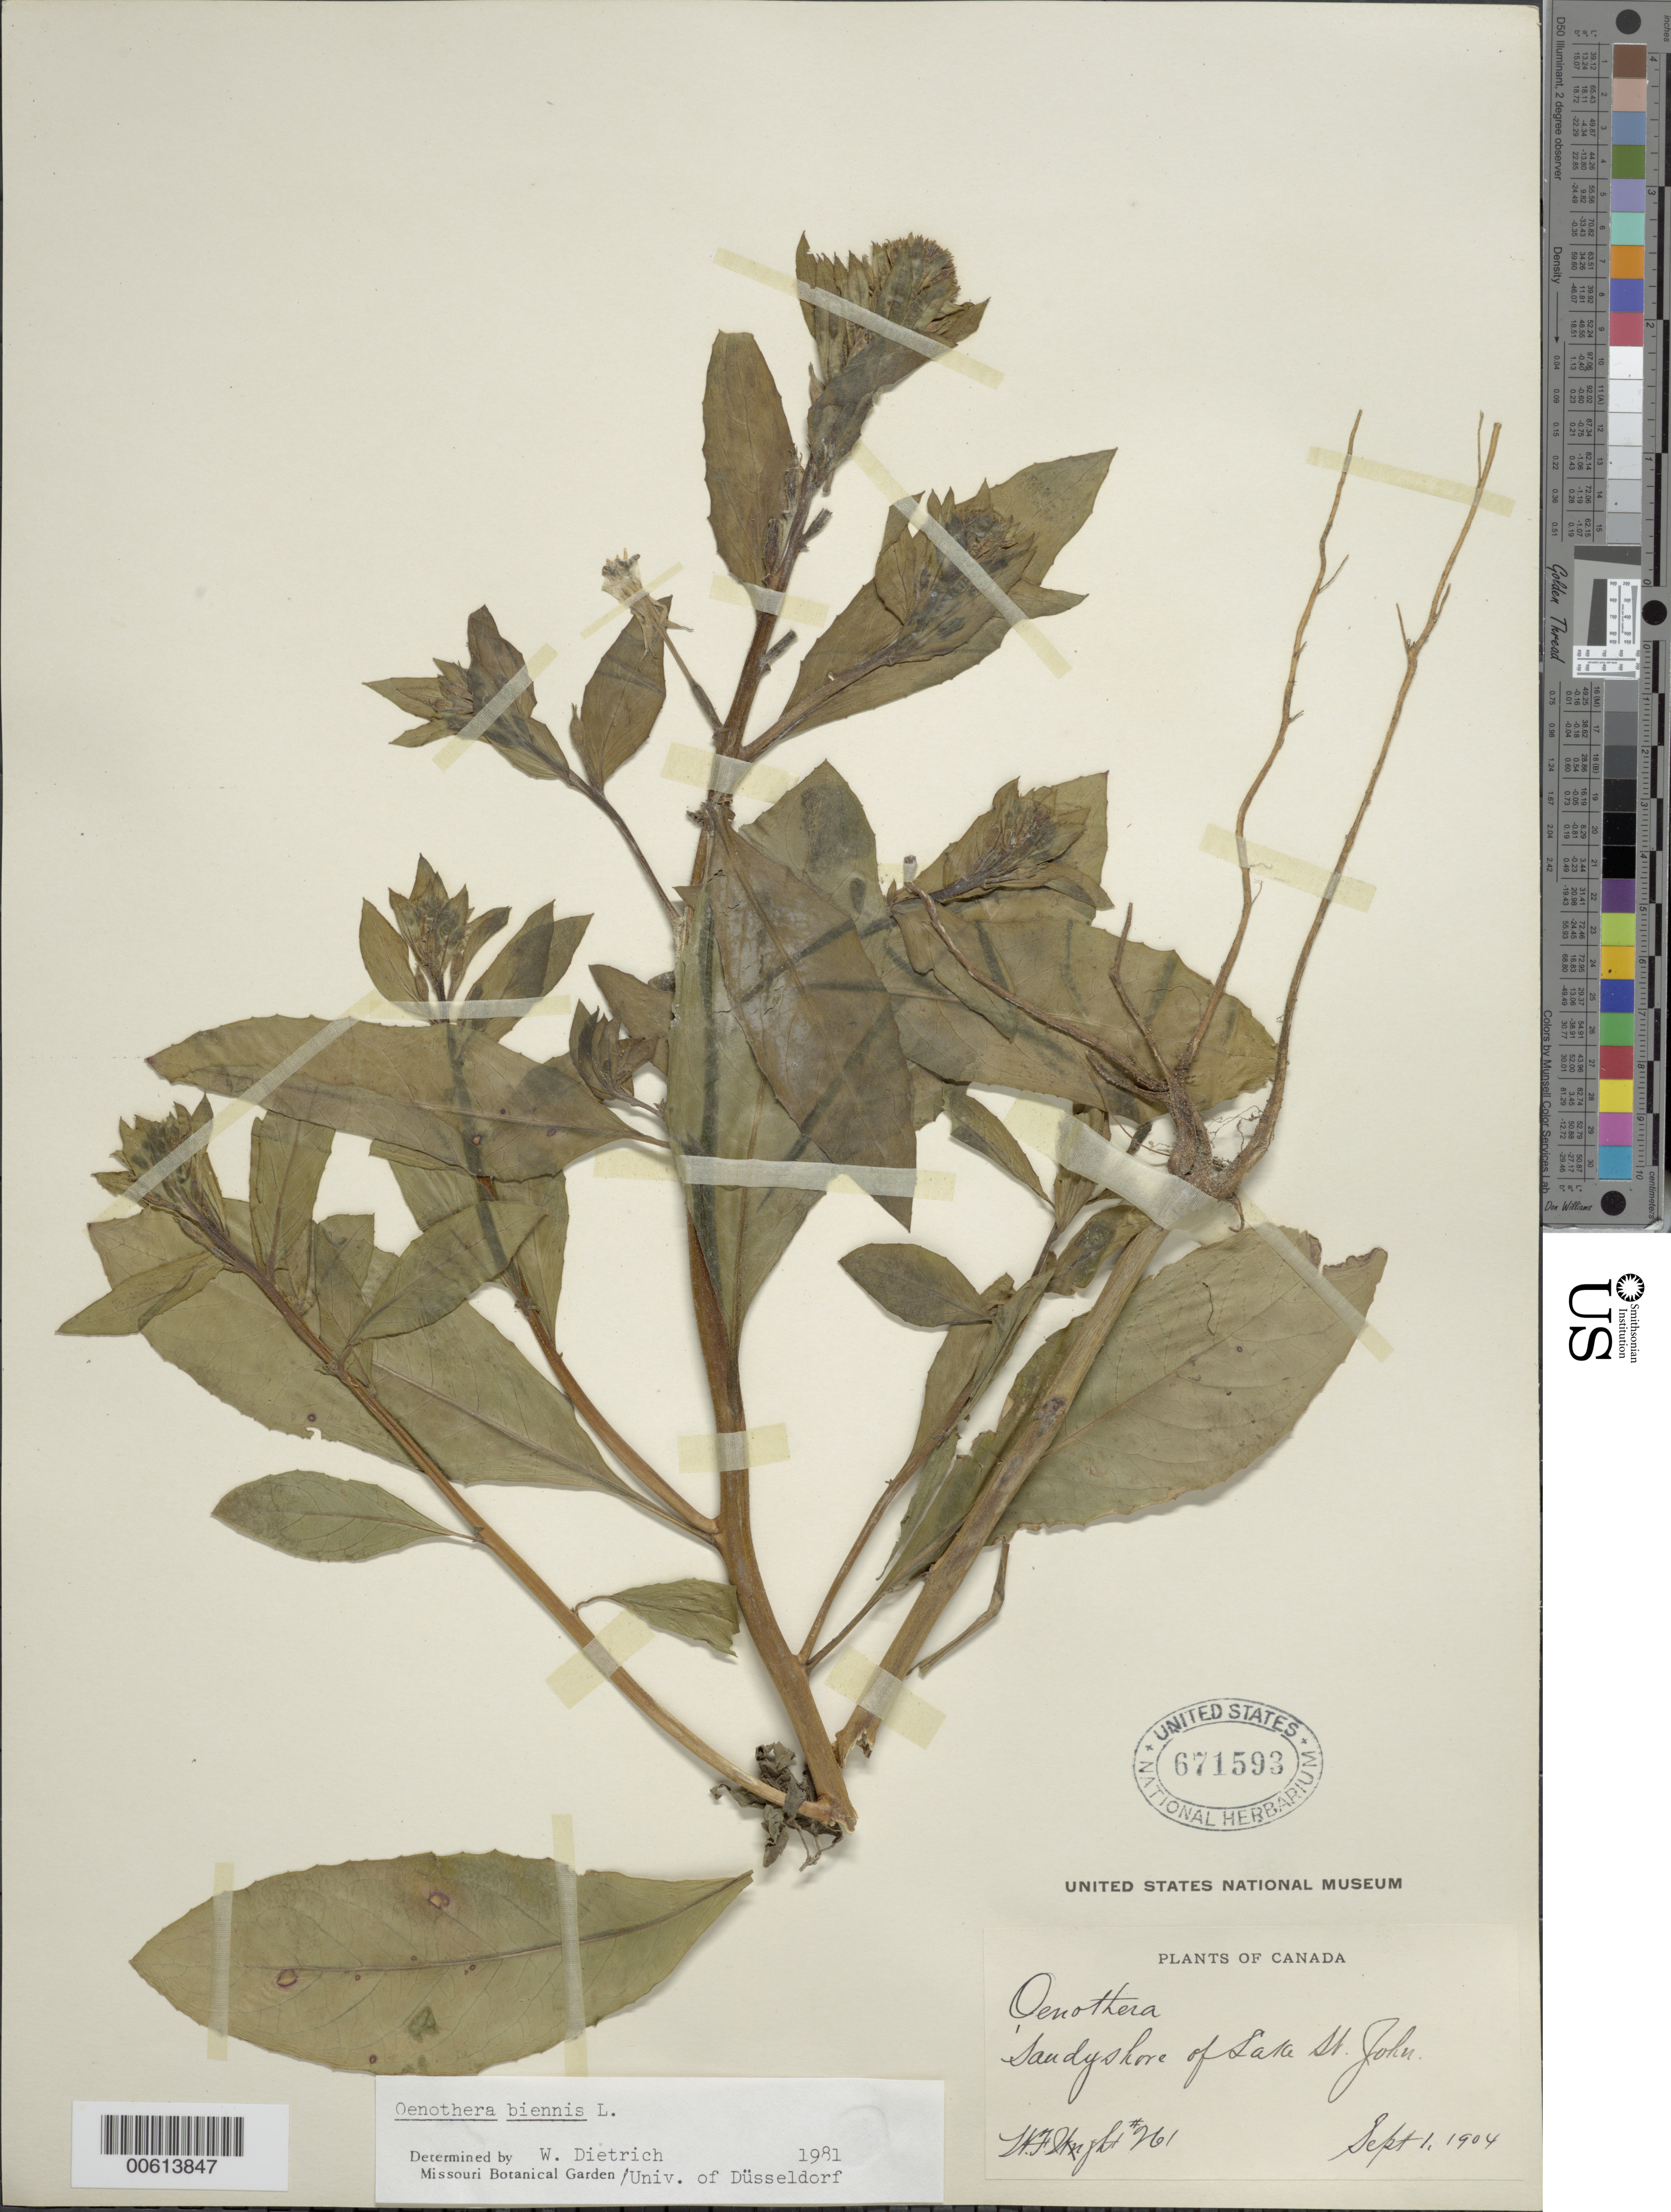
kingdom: Plantae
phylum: Tracheophyta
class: Magnoliopsida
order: Myrtales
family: Onagraceae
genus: Oenothera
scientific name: Oenothera biennis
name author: L.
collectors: W.F.W.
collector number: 261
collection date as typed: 01 Sep 1904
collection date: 1904-09-01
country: Canada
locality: Lake St. John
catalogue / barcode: US 671593